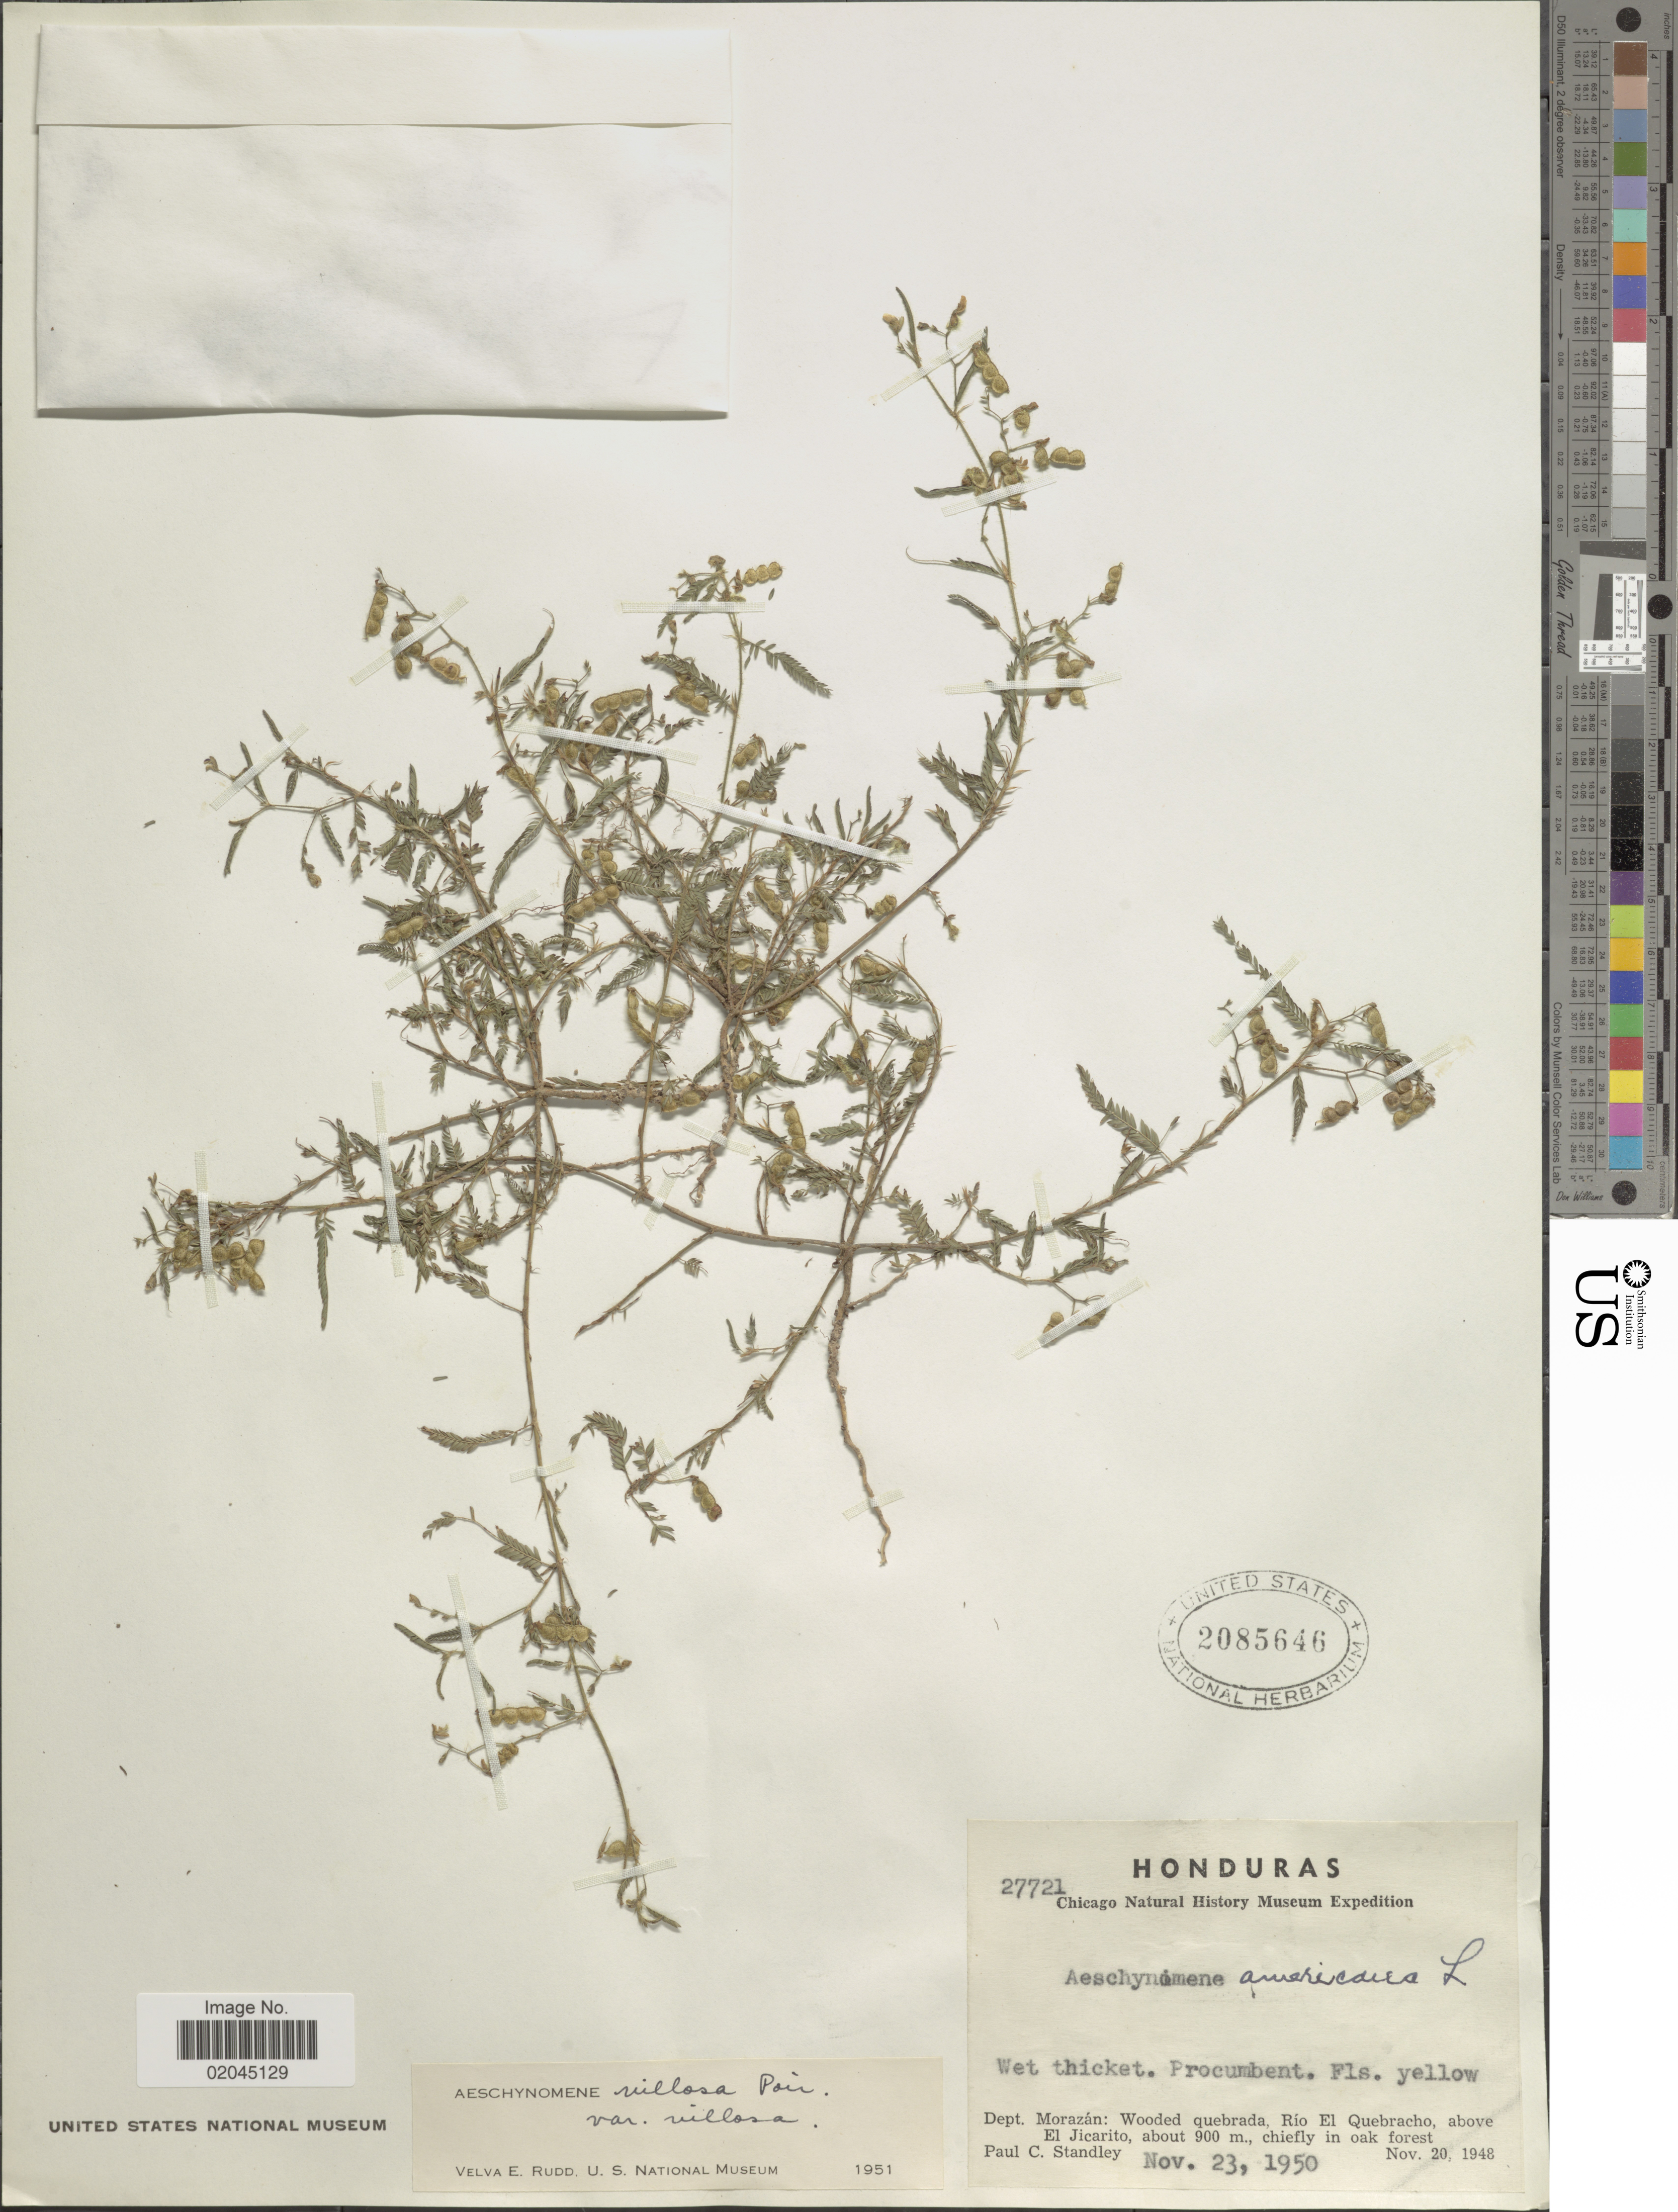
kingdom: Plantae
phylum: Tracheophyta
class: Magnoliopsida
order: Fabales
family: Fabaceae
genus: Aeschynomene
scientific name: Aeschynomene villosa var. villosa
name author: Poir.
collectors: P. C. Standley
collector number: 27721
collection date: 1950-11-23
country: Honduras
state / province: Fco. Morazán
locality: Dept. Morazán: Wooded quebrada, Río El Quebrada, above El Jicarito, chiefly in oak forest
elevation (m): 900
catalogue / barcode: US 2085646